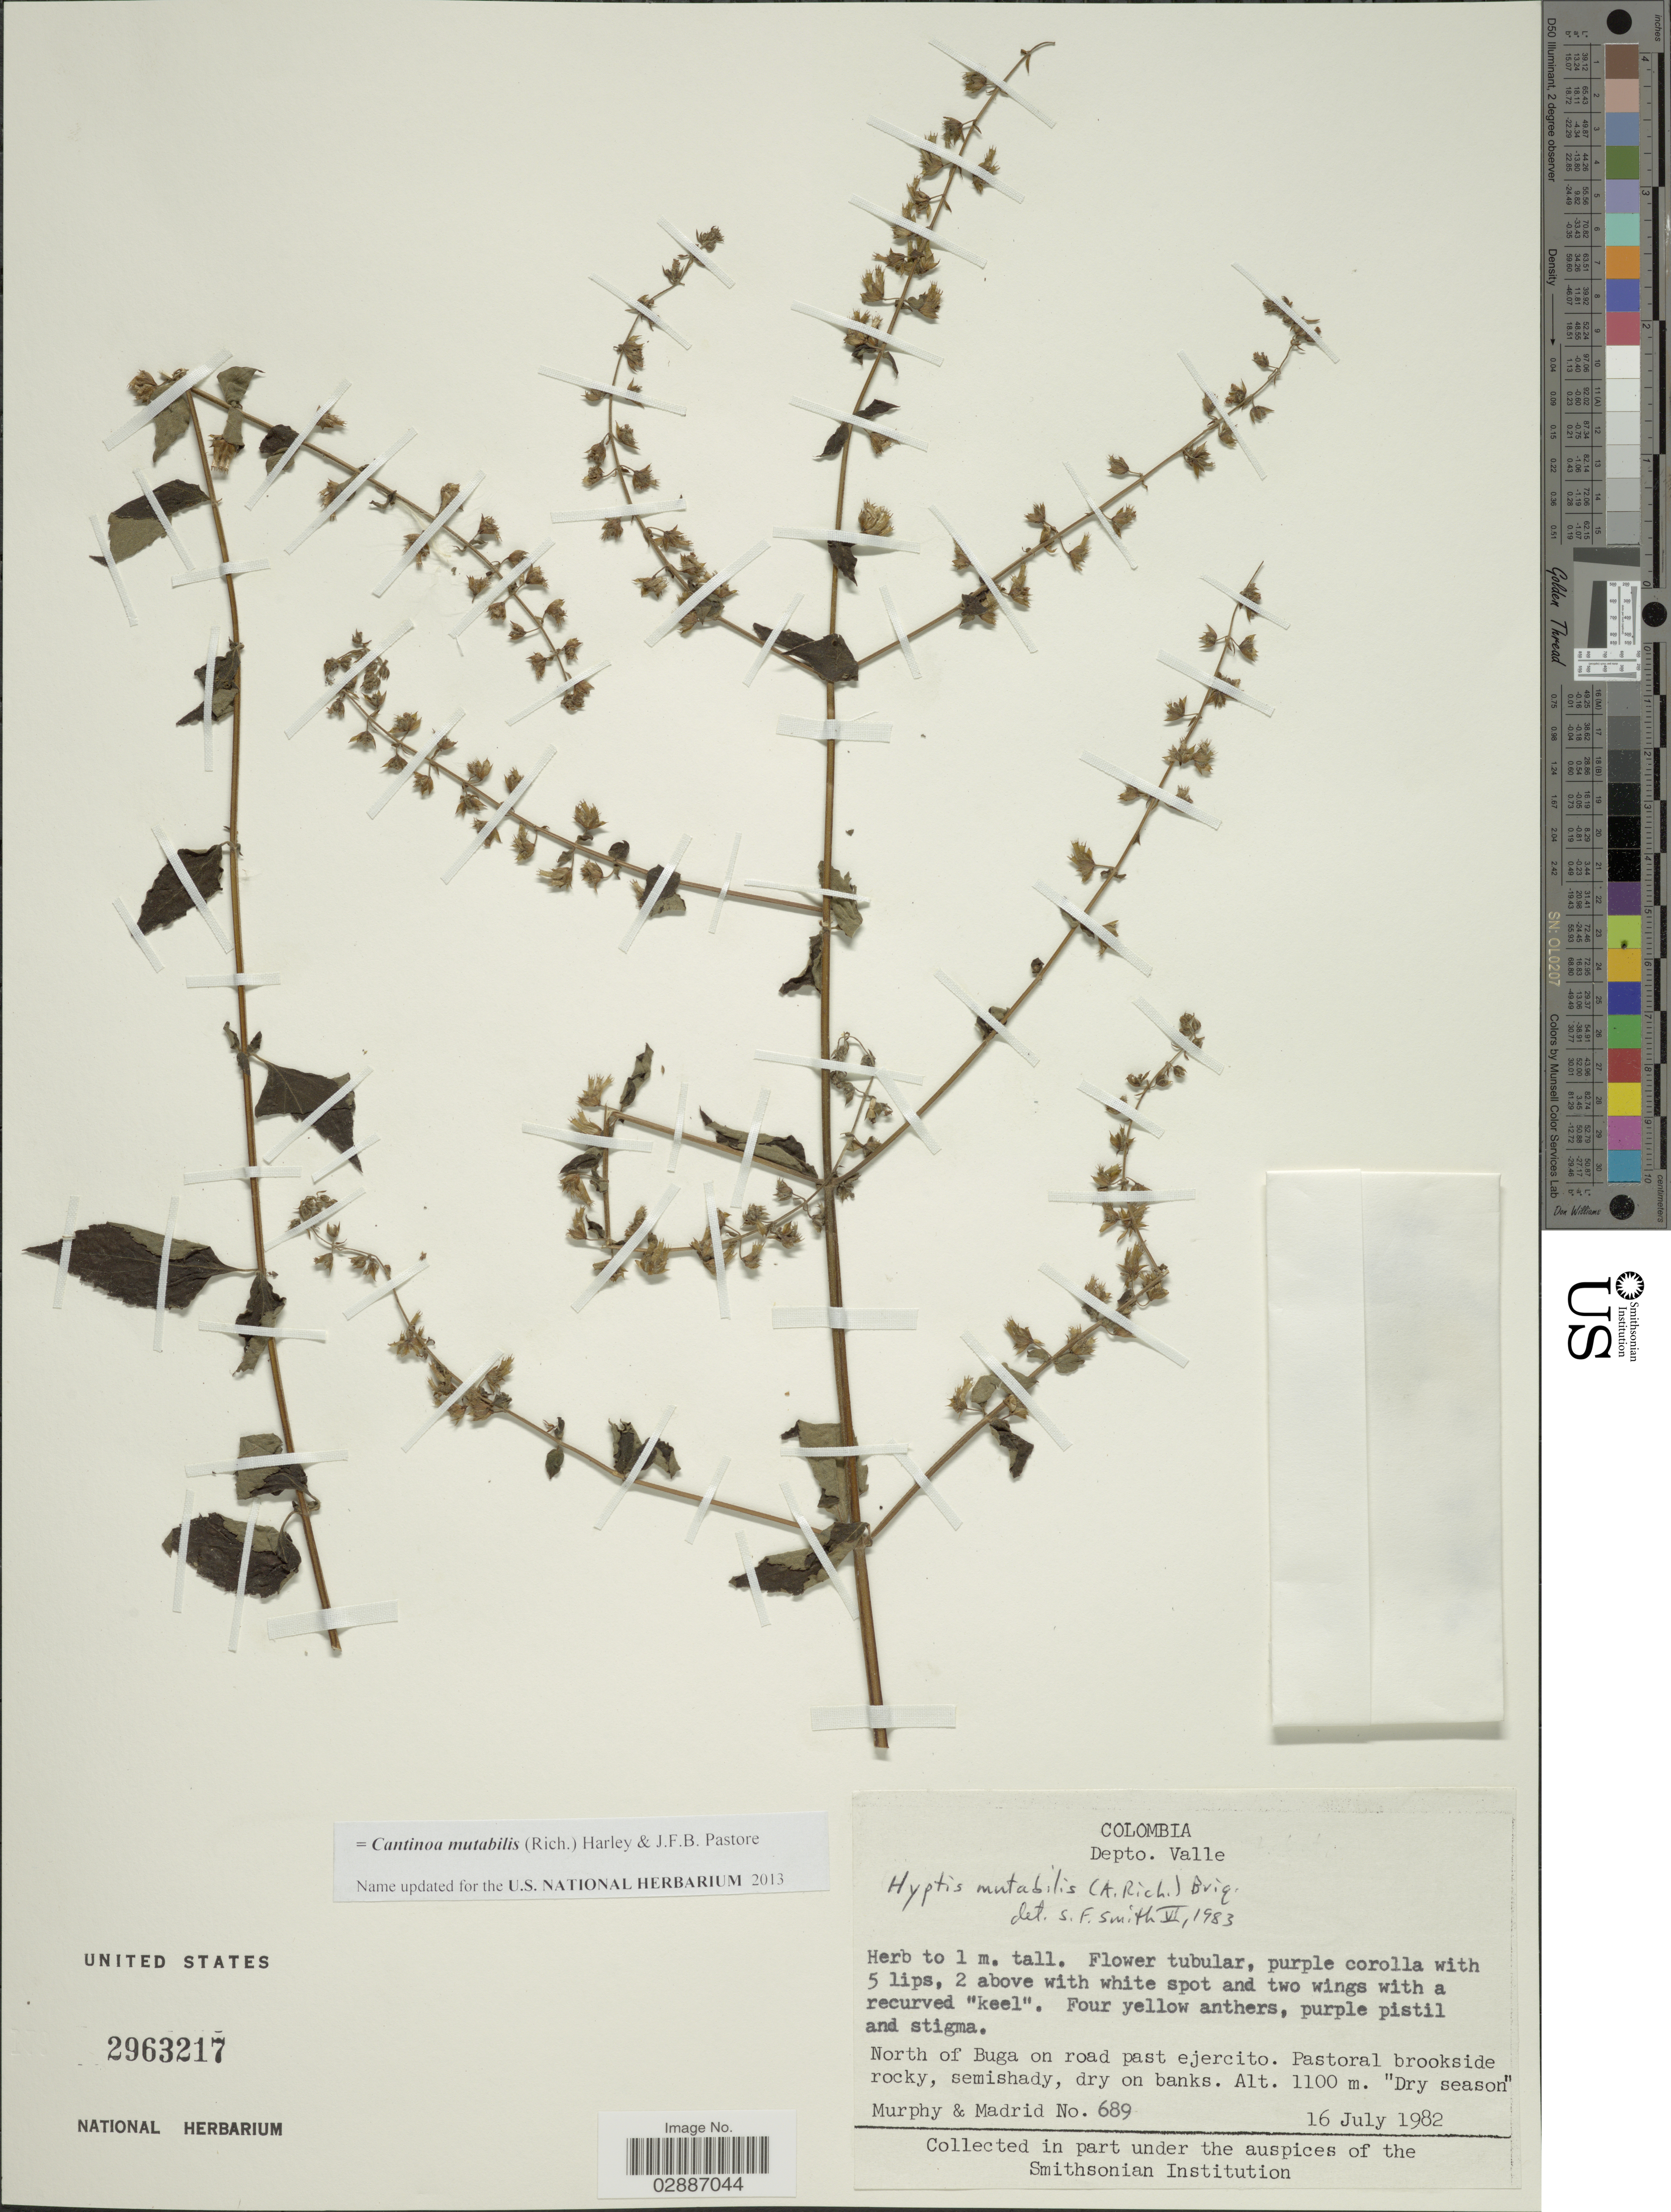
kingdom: Plantae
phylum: Tracheophyta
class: Magnoliopsida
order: Lamiales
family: Lamiaceae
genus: Cantinoa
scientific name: Cantinoa mutabilis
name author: (Epling) Harley & J.F.B. Pastore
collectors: -. Murphy & -. Madrid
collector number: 689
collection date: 1982-07-16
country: Colombia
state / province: Valle del Cauca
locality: Depto. Valle. North of Buga on road past ejercito.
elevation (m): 1100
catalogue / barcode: US 2963217